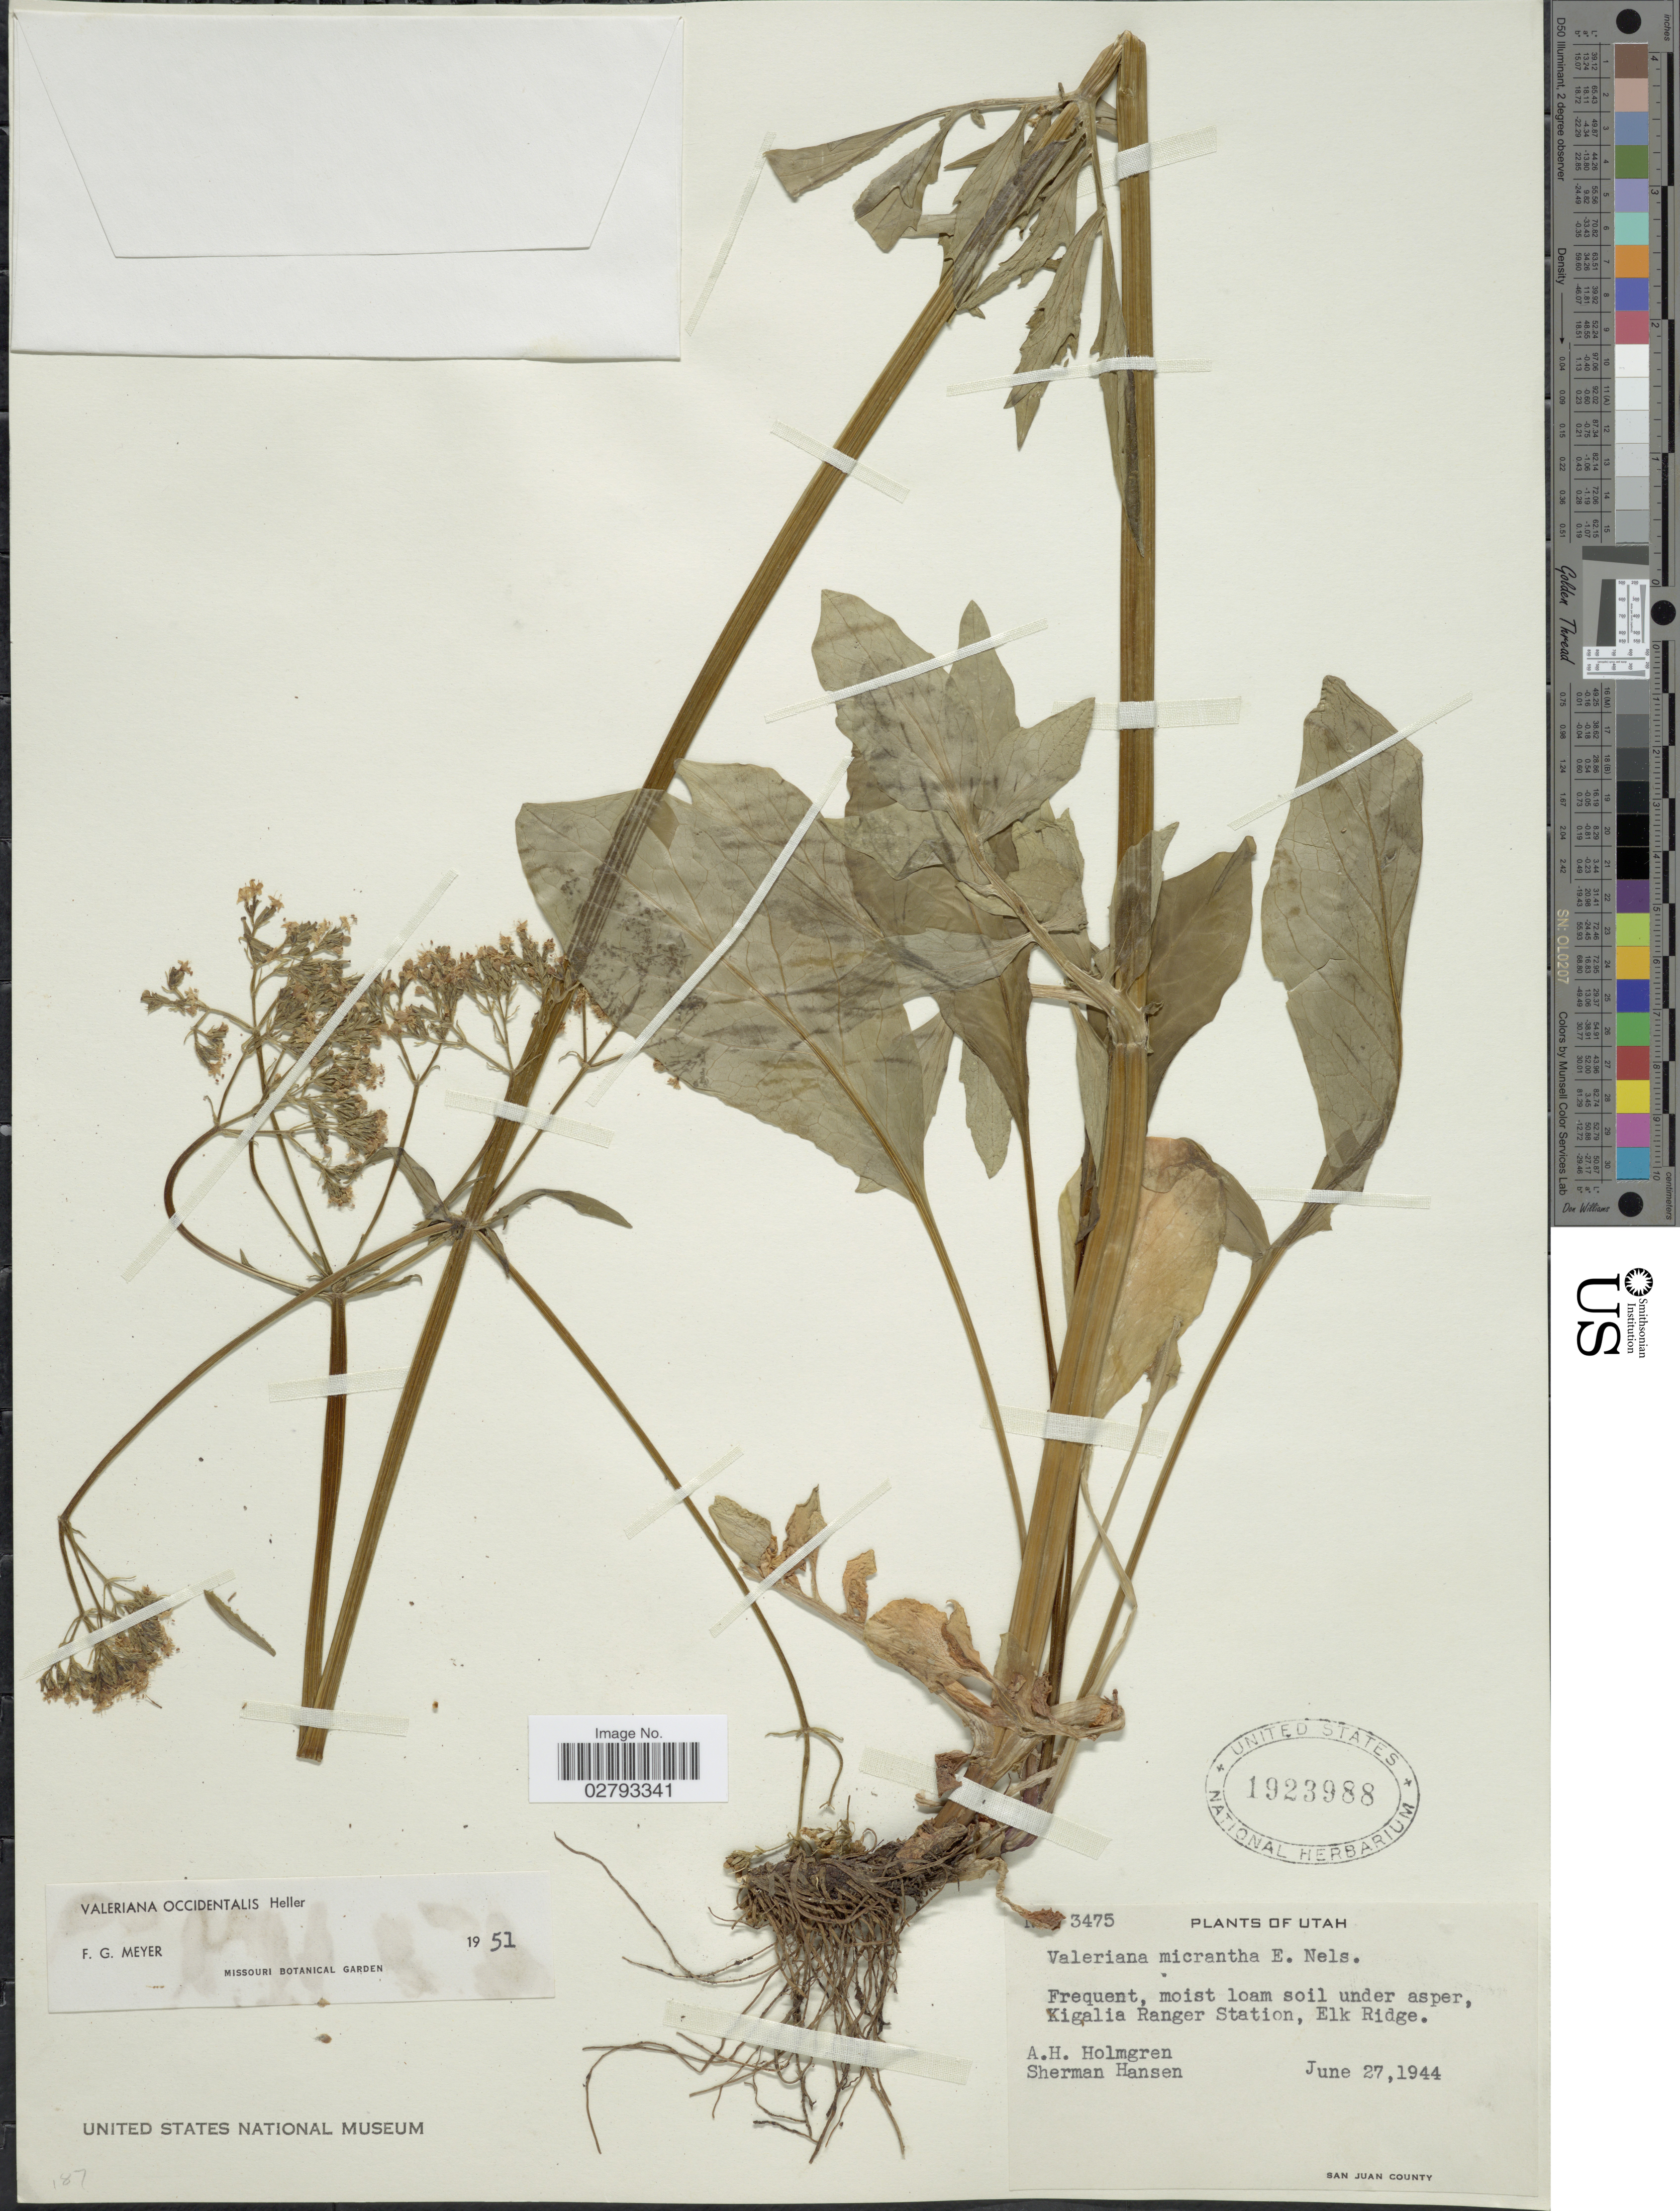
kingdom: Plantae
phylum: Tracheophyta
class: Magnoliopsida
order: Dipsacales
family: Caprifoliaceae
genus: Valeriana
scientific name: Valeriana occidentalis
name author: A. Heller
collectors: A. H. Holmgren & S. Hansen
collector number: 3475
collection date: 1944-06-27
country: United States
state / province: Utah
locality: Kigalia Ranger Station, Elk Ridge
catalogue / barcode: US 1923988